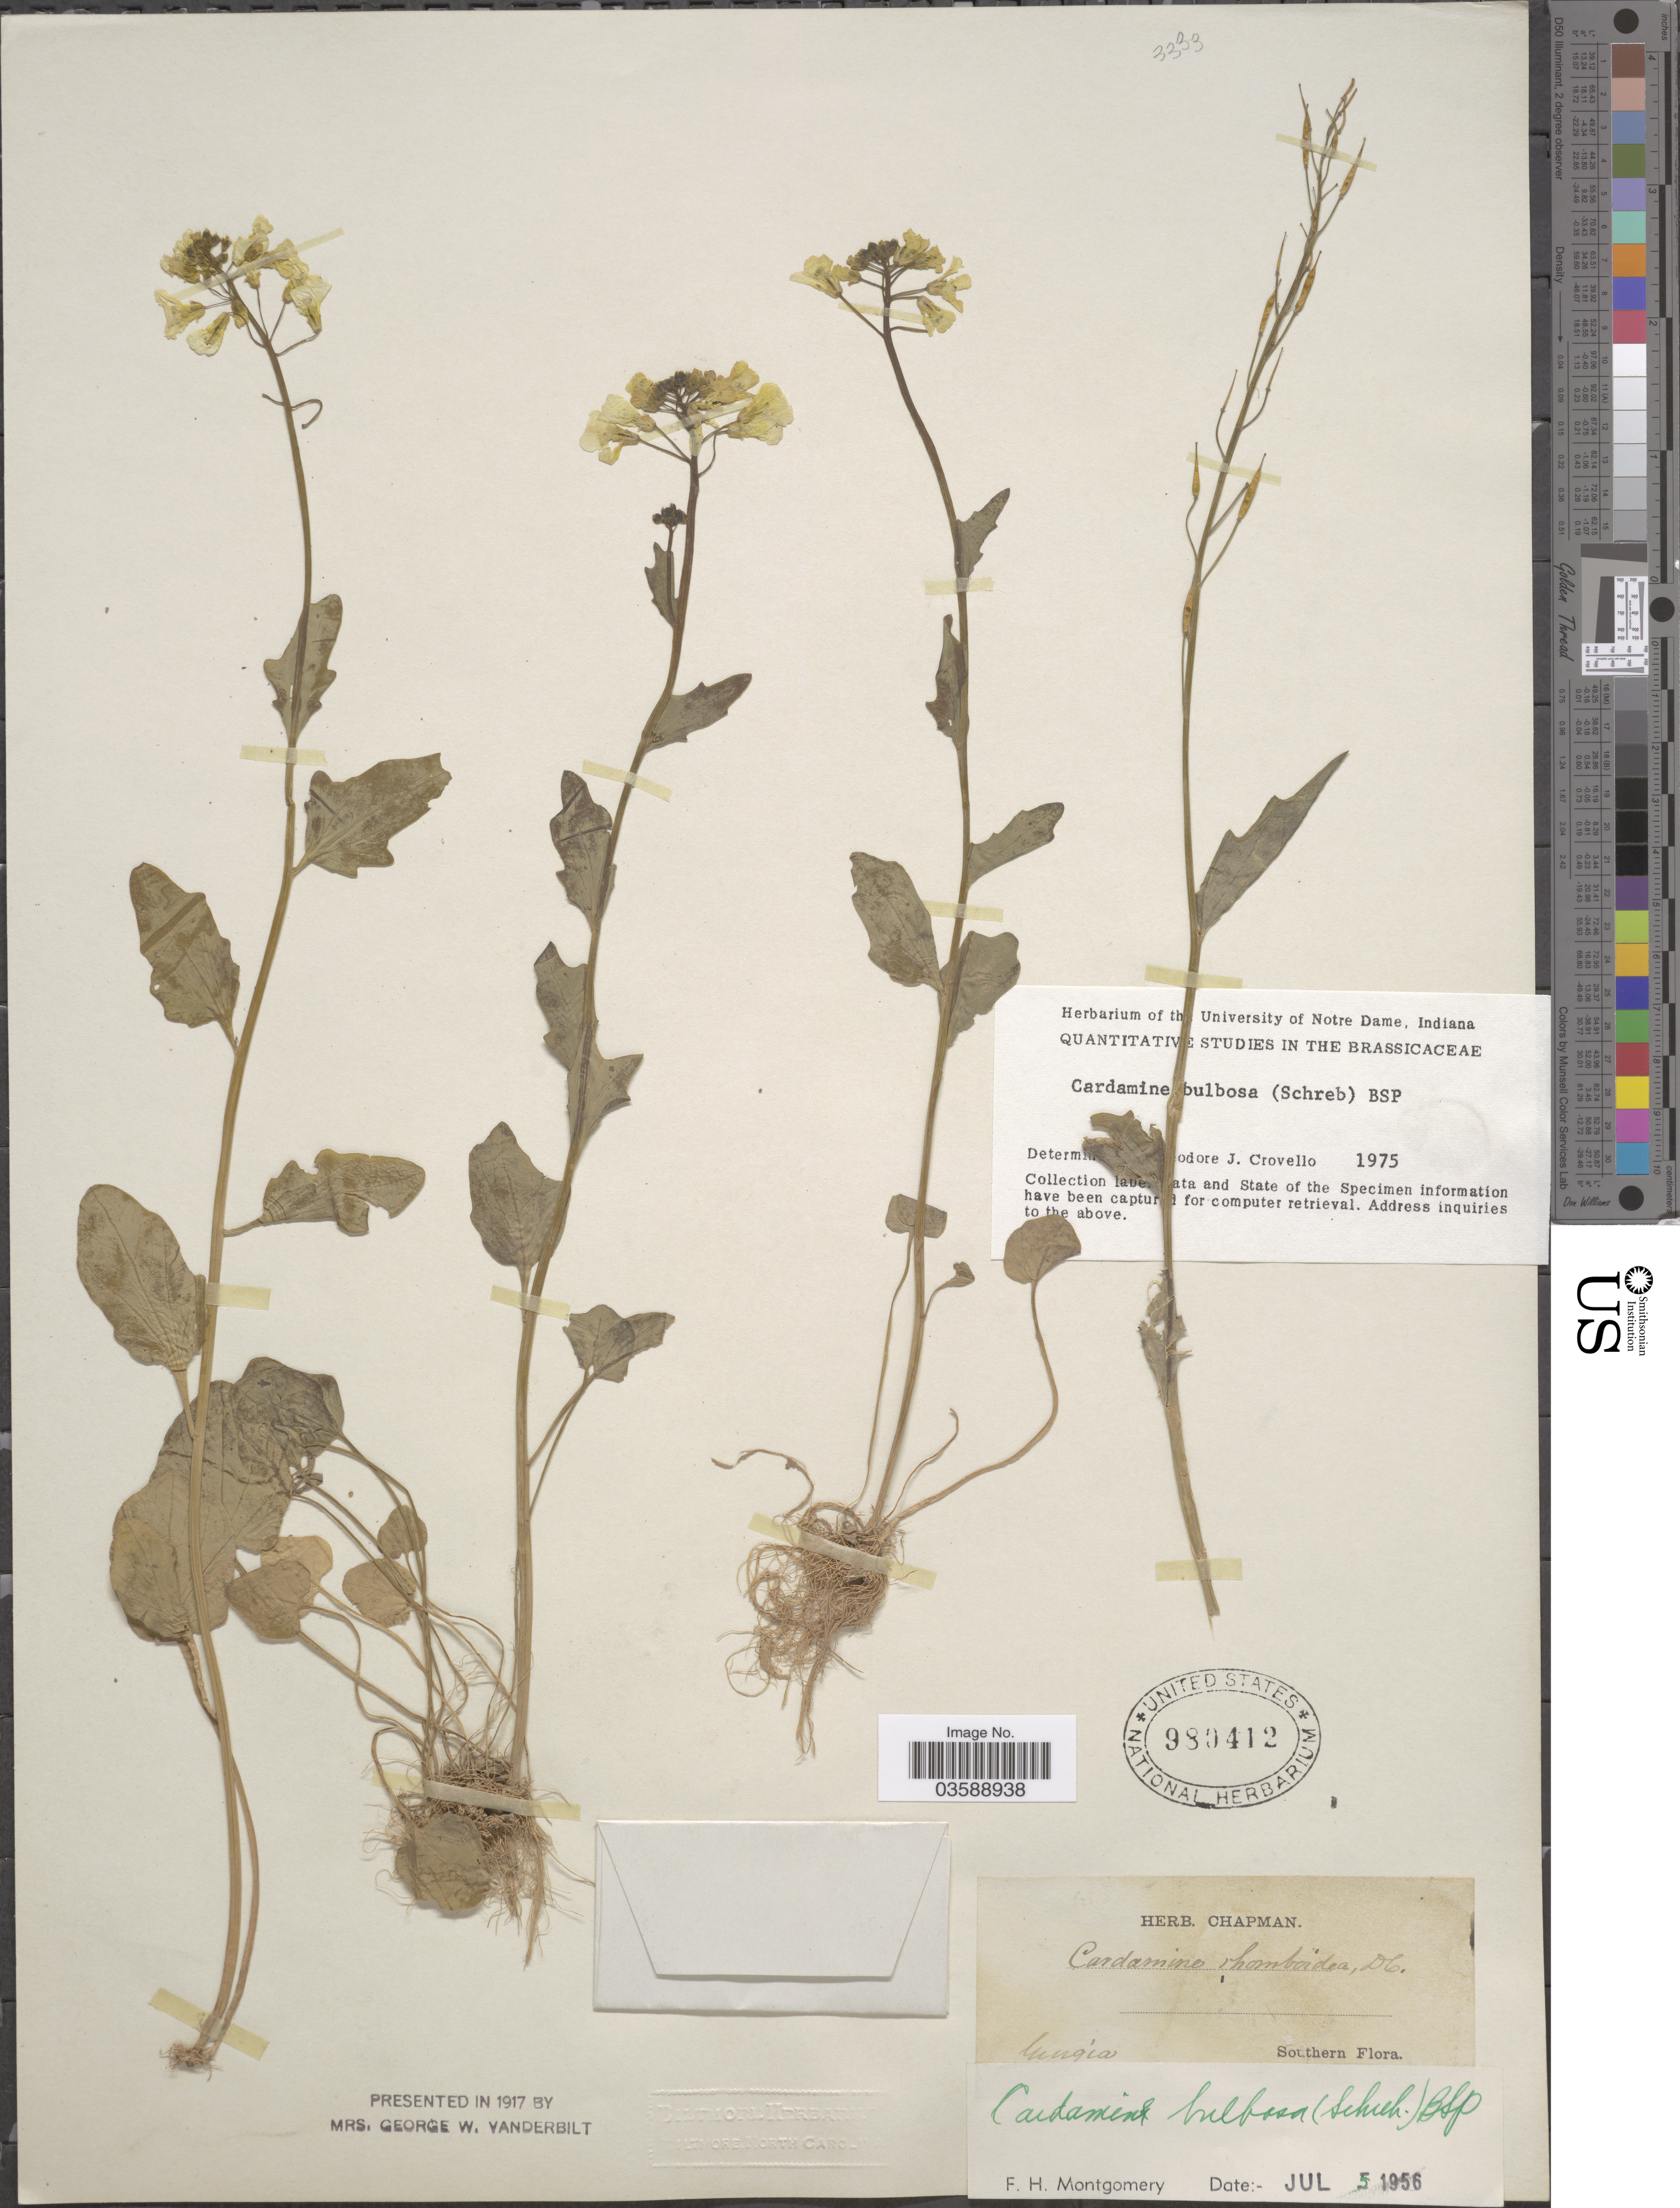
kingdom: Plantae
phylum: Tracheophyta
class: Magnoliopsida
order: Brassicales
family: Brassicaceae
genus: Cardamine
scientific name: Cardamine bulbosa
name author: (Schreb. ex Muhl.) Britton et al.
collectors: A. Chapman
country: United States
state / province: Georgia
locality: Southern.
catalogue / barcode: US 980412